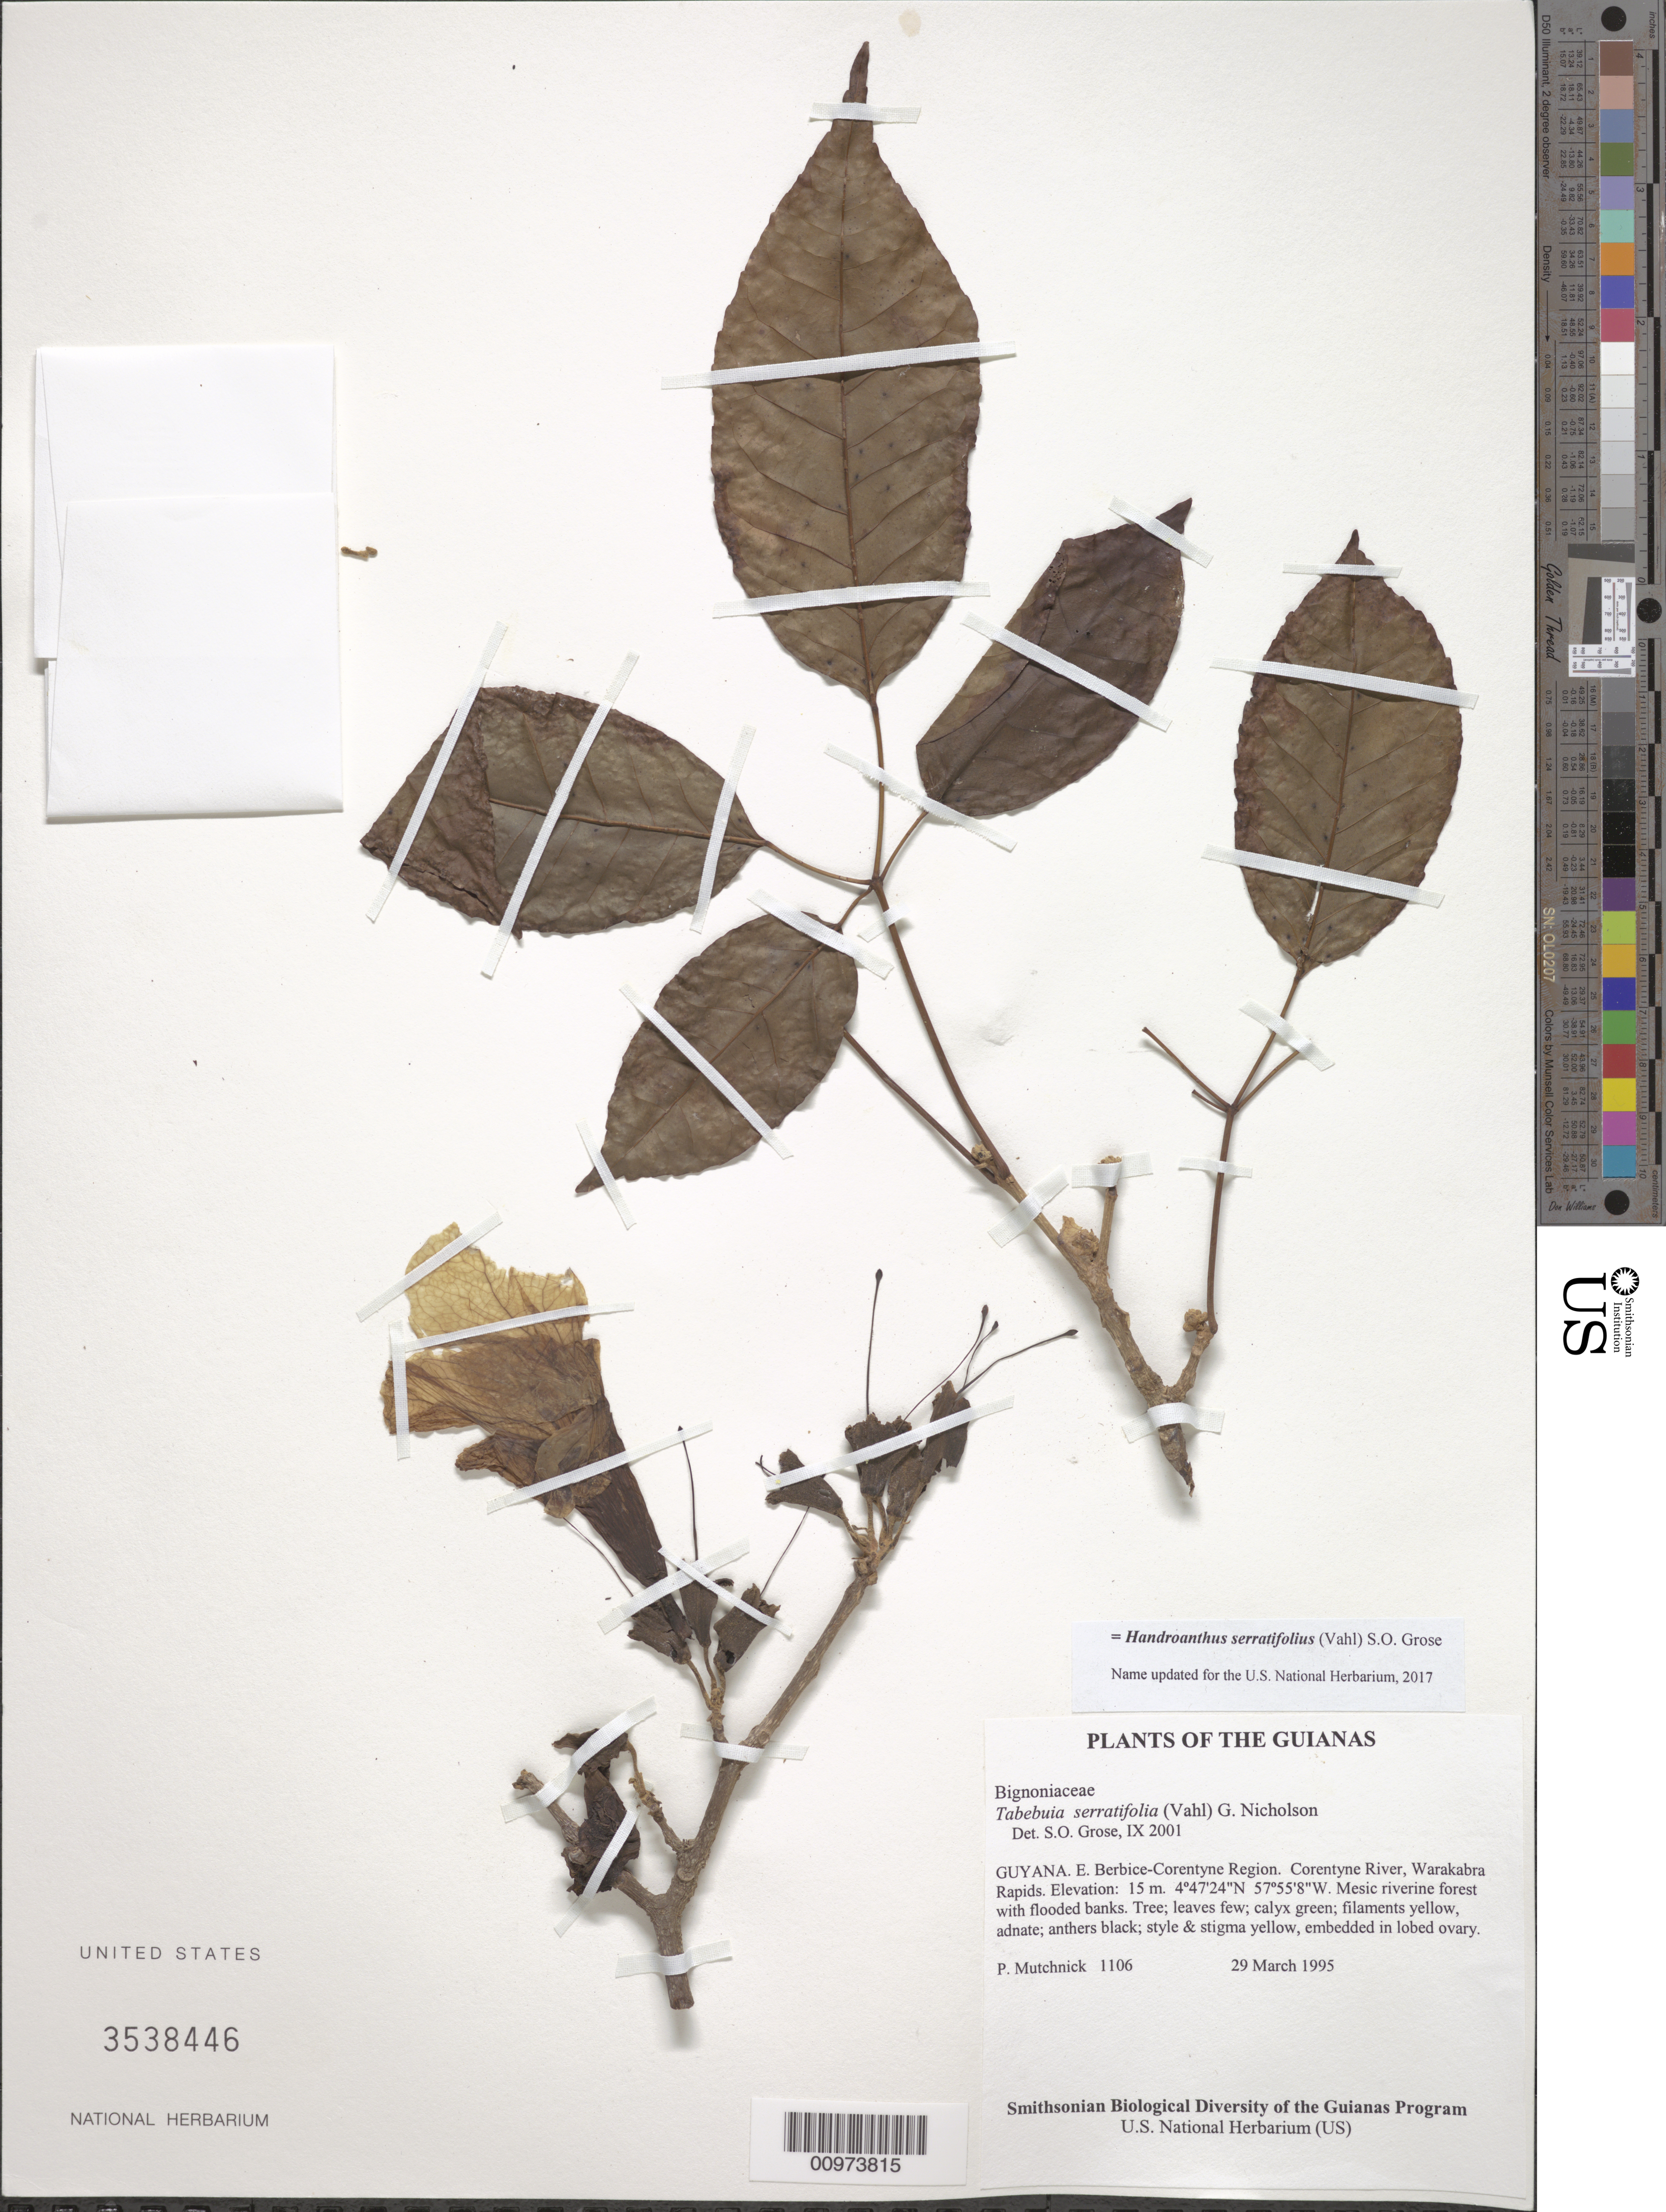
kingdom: Plantae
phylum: Tracheophyta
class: Magnoliopsida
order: Lamiales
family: Bignoniaceae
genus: Handroanthus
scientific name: Handroanthus serratifolius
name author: (Vahl) S.O. Grose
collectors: P. Mutchnick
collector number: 1106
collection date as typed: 29 March 1995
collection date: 1995-03-29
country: Guyana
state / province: E. Berbice-Corentyne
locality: Corentyne River, Warakabra Rapids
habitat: Mesic riverine forest with flooded banks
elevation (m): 15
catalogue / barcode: US 3538446